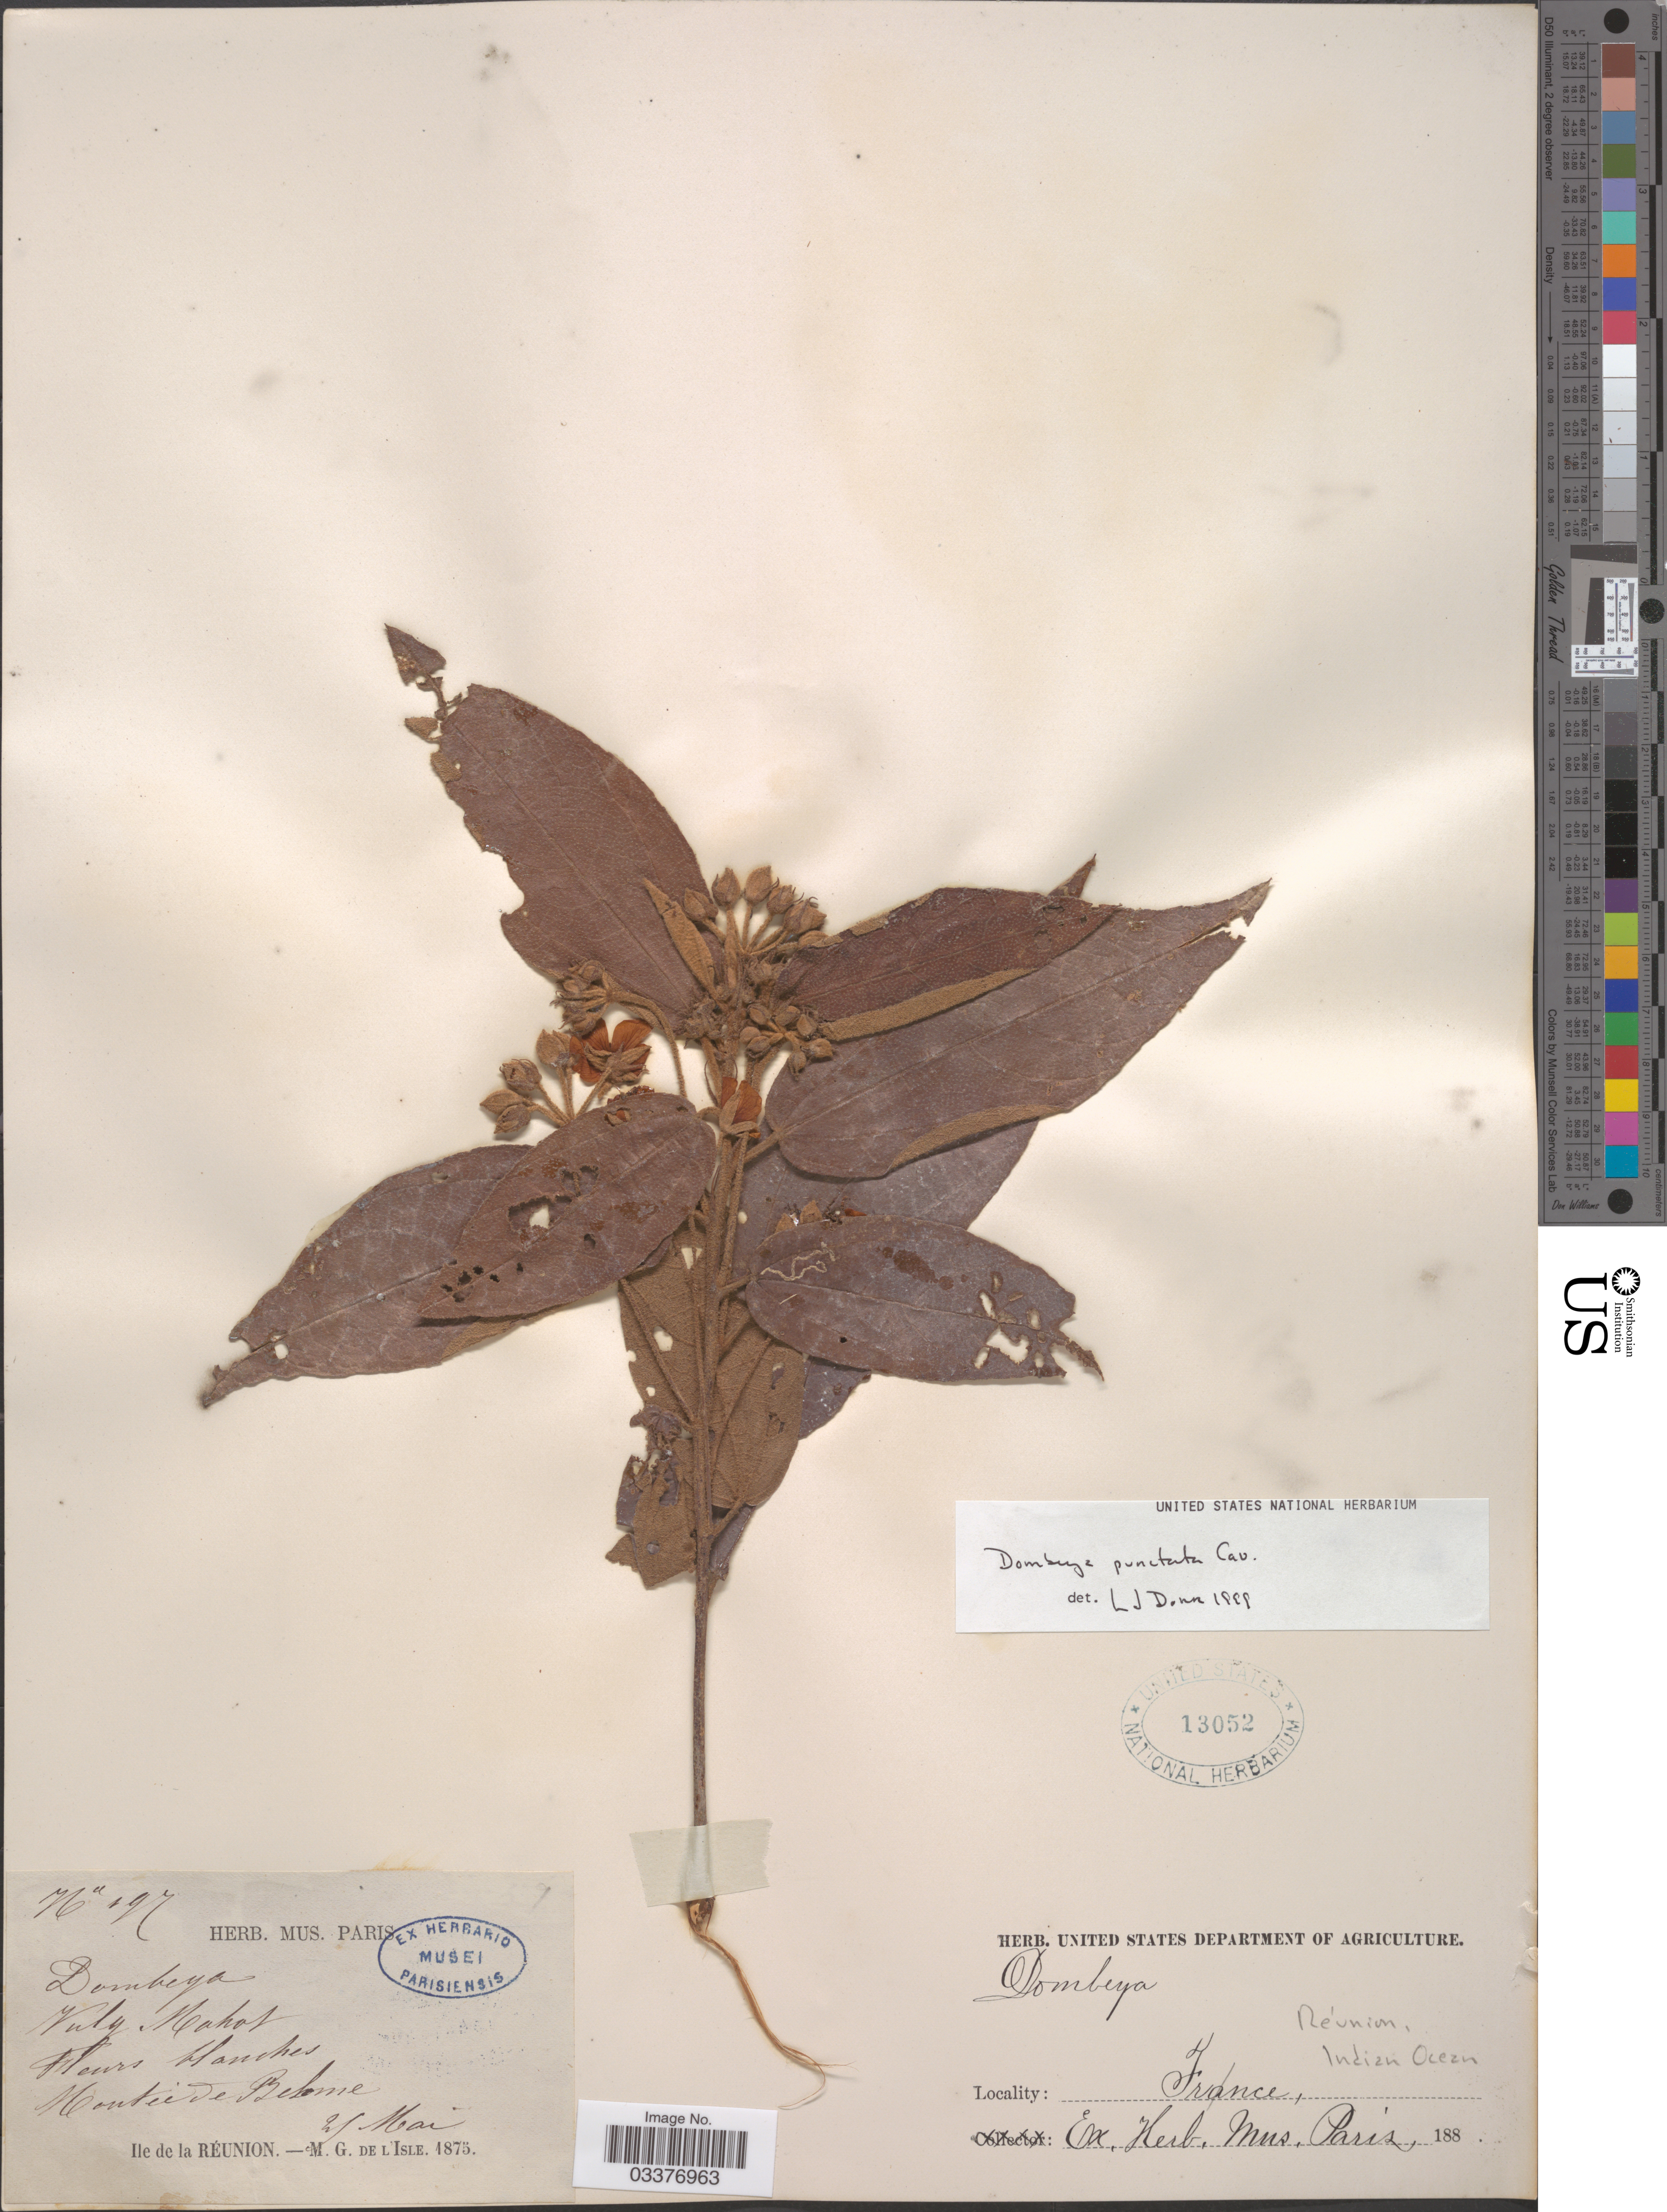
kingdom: Plantae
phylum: Tracheophyta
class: Magnoliopsida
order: Malvales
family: Malvaceae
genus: Dombeya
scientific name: Dombeya punctata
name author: Cav.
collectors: M. L'Isle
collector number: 197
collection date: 1975-05-29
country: Reunion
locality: Montee de Belome [interpreted], Ile de la Réunion. Indian Ocean.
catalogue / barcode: US 13052